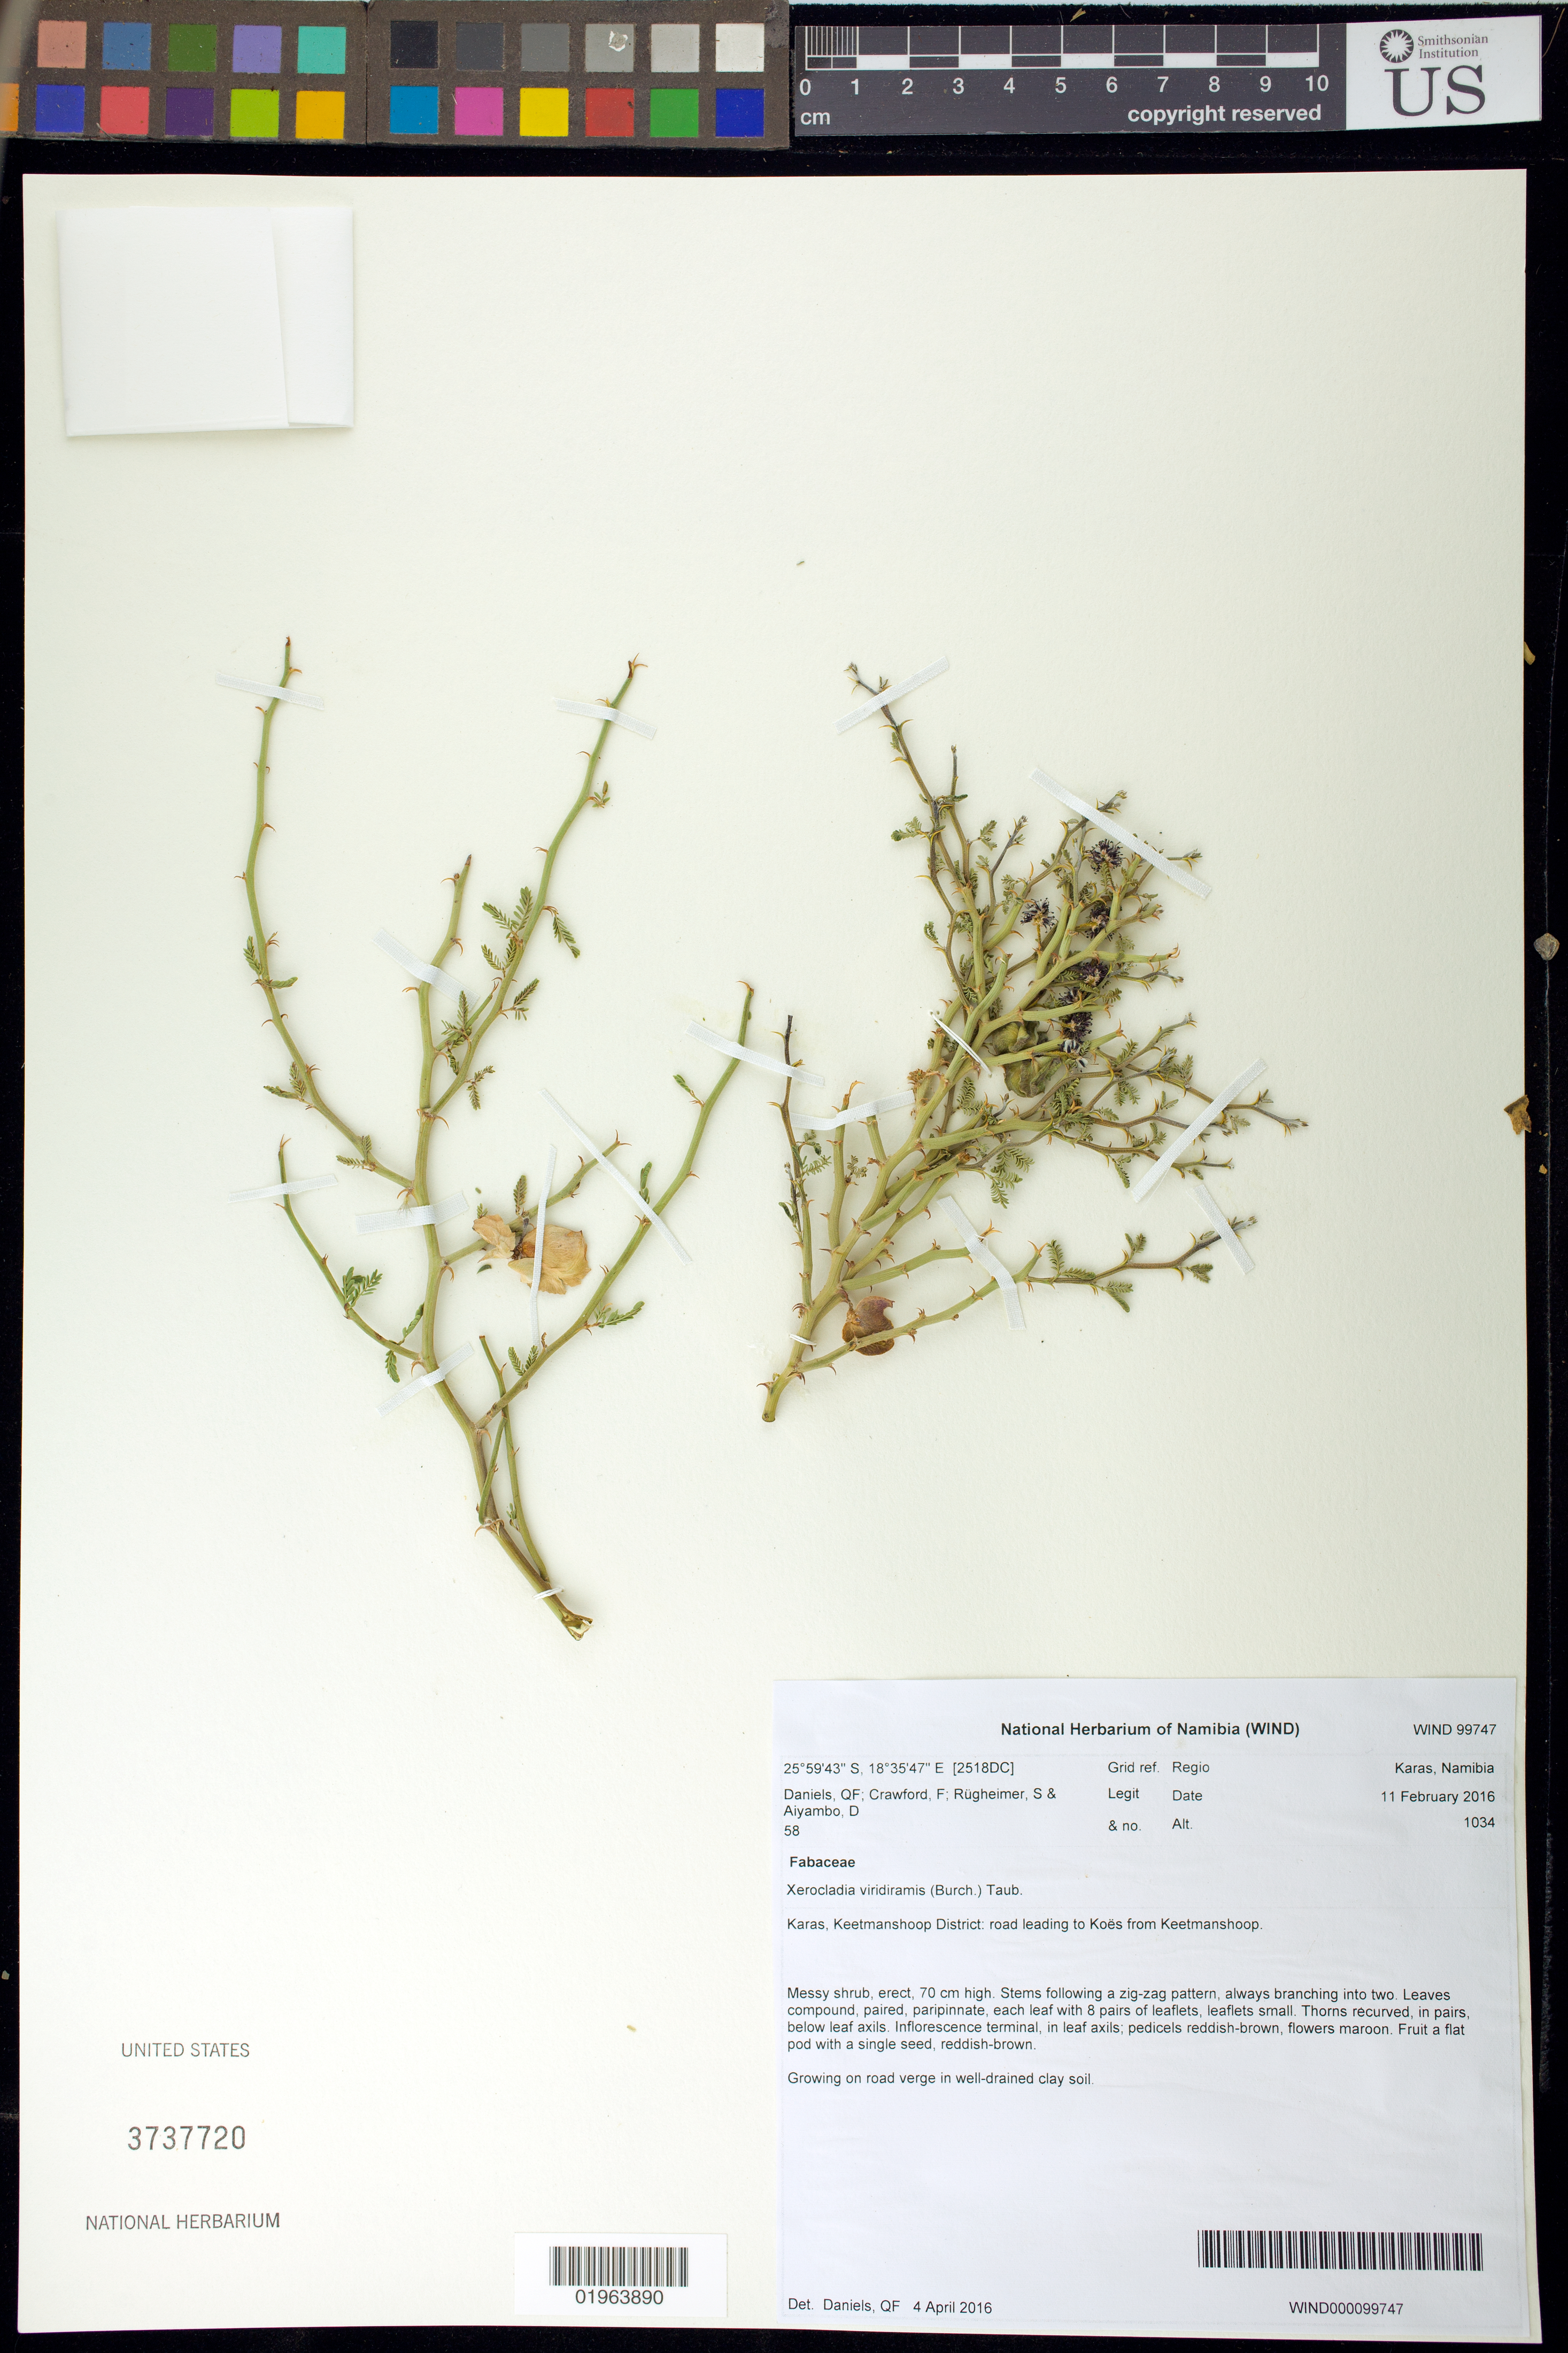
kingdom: Plantae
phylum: Tracheophyta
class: Magnoliopsida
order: Fabales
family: Fabaceae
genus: Xerocladia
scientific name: Xerocladia viridiramis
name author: (Burch.) Taub.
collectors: Q. Daniels, F. Crawford, S. Rugheimer & D. Aiyambo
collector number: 58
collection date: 2016-02-11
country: Namibia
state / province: Karas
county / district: Keetmanshoop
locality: Road leading to Koes from Keetmanshoop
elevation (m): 1034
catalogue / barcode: US 3737720